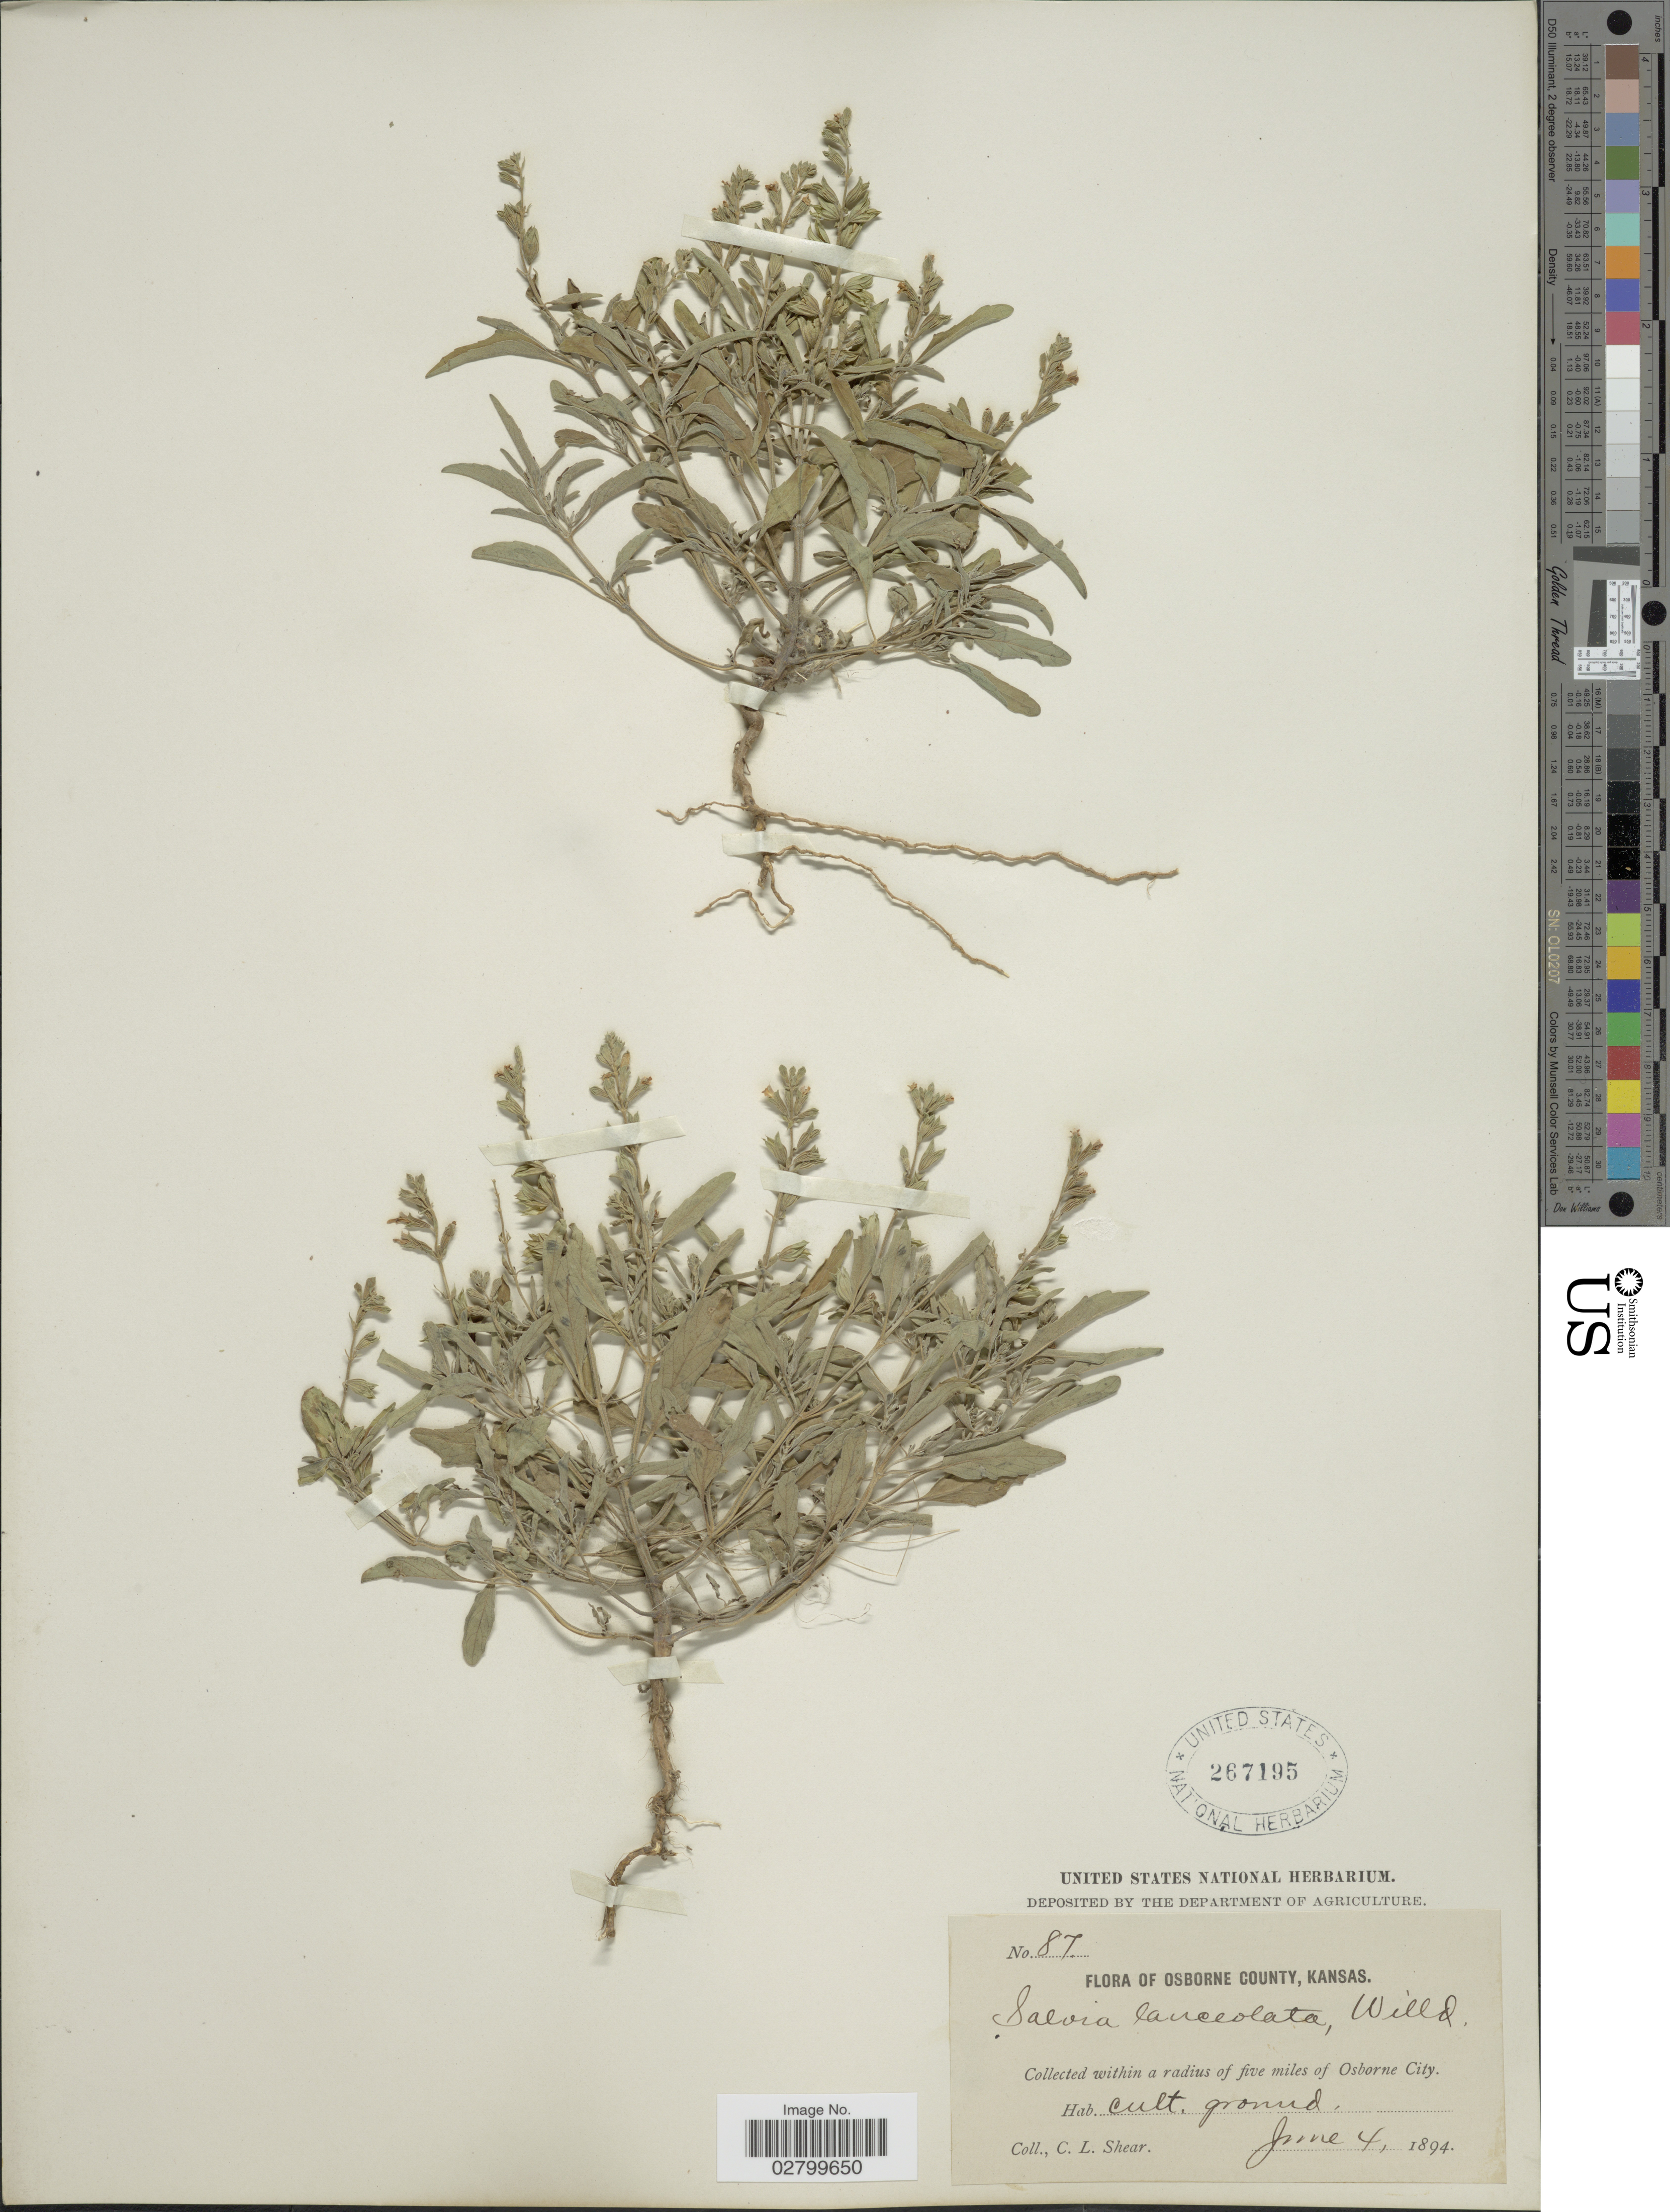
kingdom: Plantae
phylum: Tracheophyta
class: Magnoliopsida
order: Lamiales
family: Lamiaceae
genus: Salvia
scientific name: Salvia lanceolata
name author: Brouss.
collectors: C. L. Shear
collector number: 87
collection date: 1894-06-04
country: United States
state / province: Kansas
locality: Osborne County, Kansas. Collected within radius of five miles of Osborne City. Cult. ground.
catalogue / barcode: US 267195